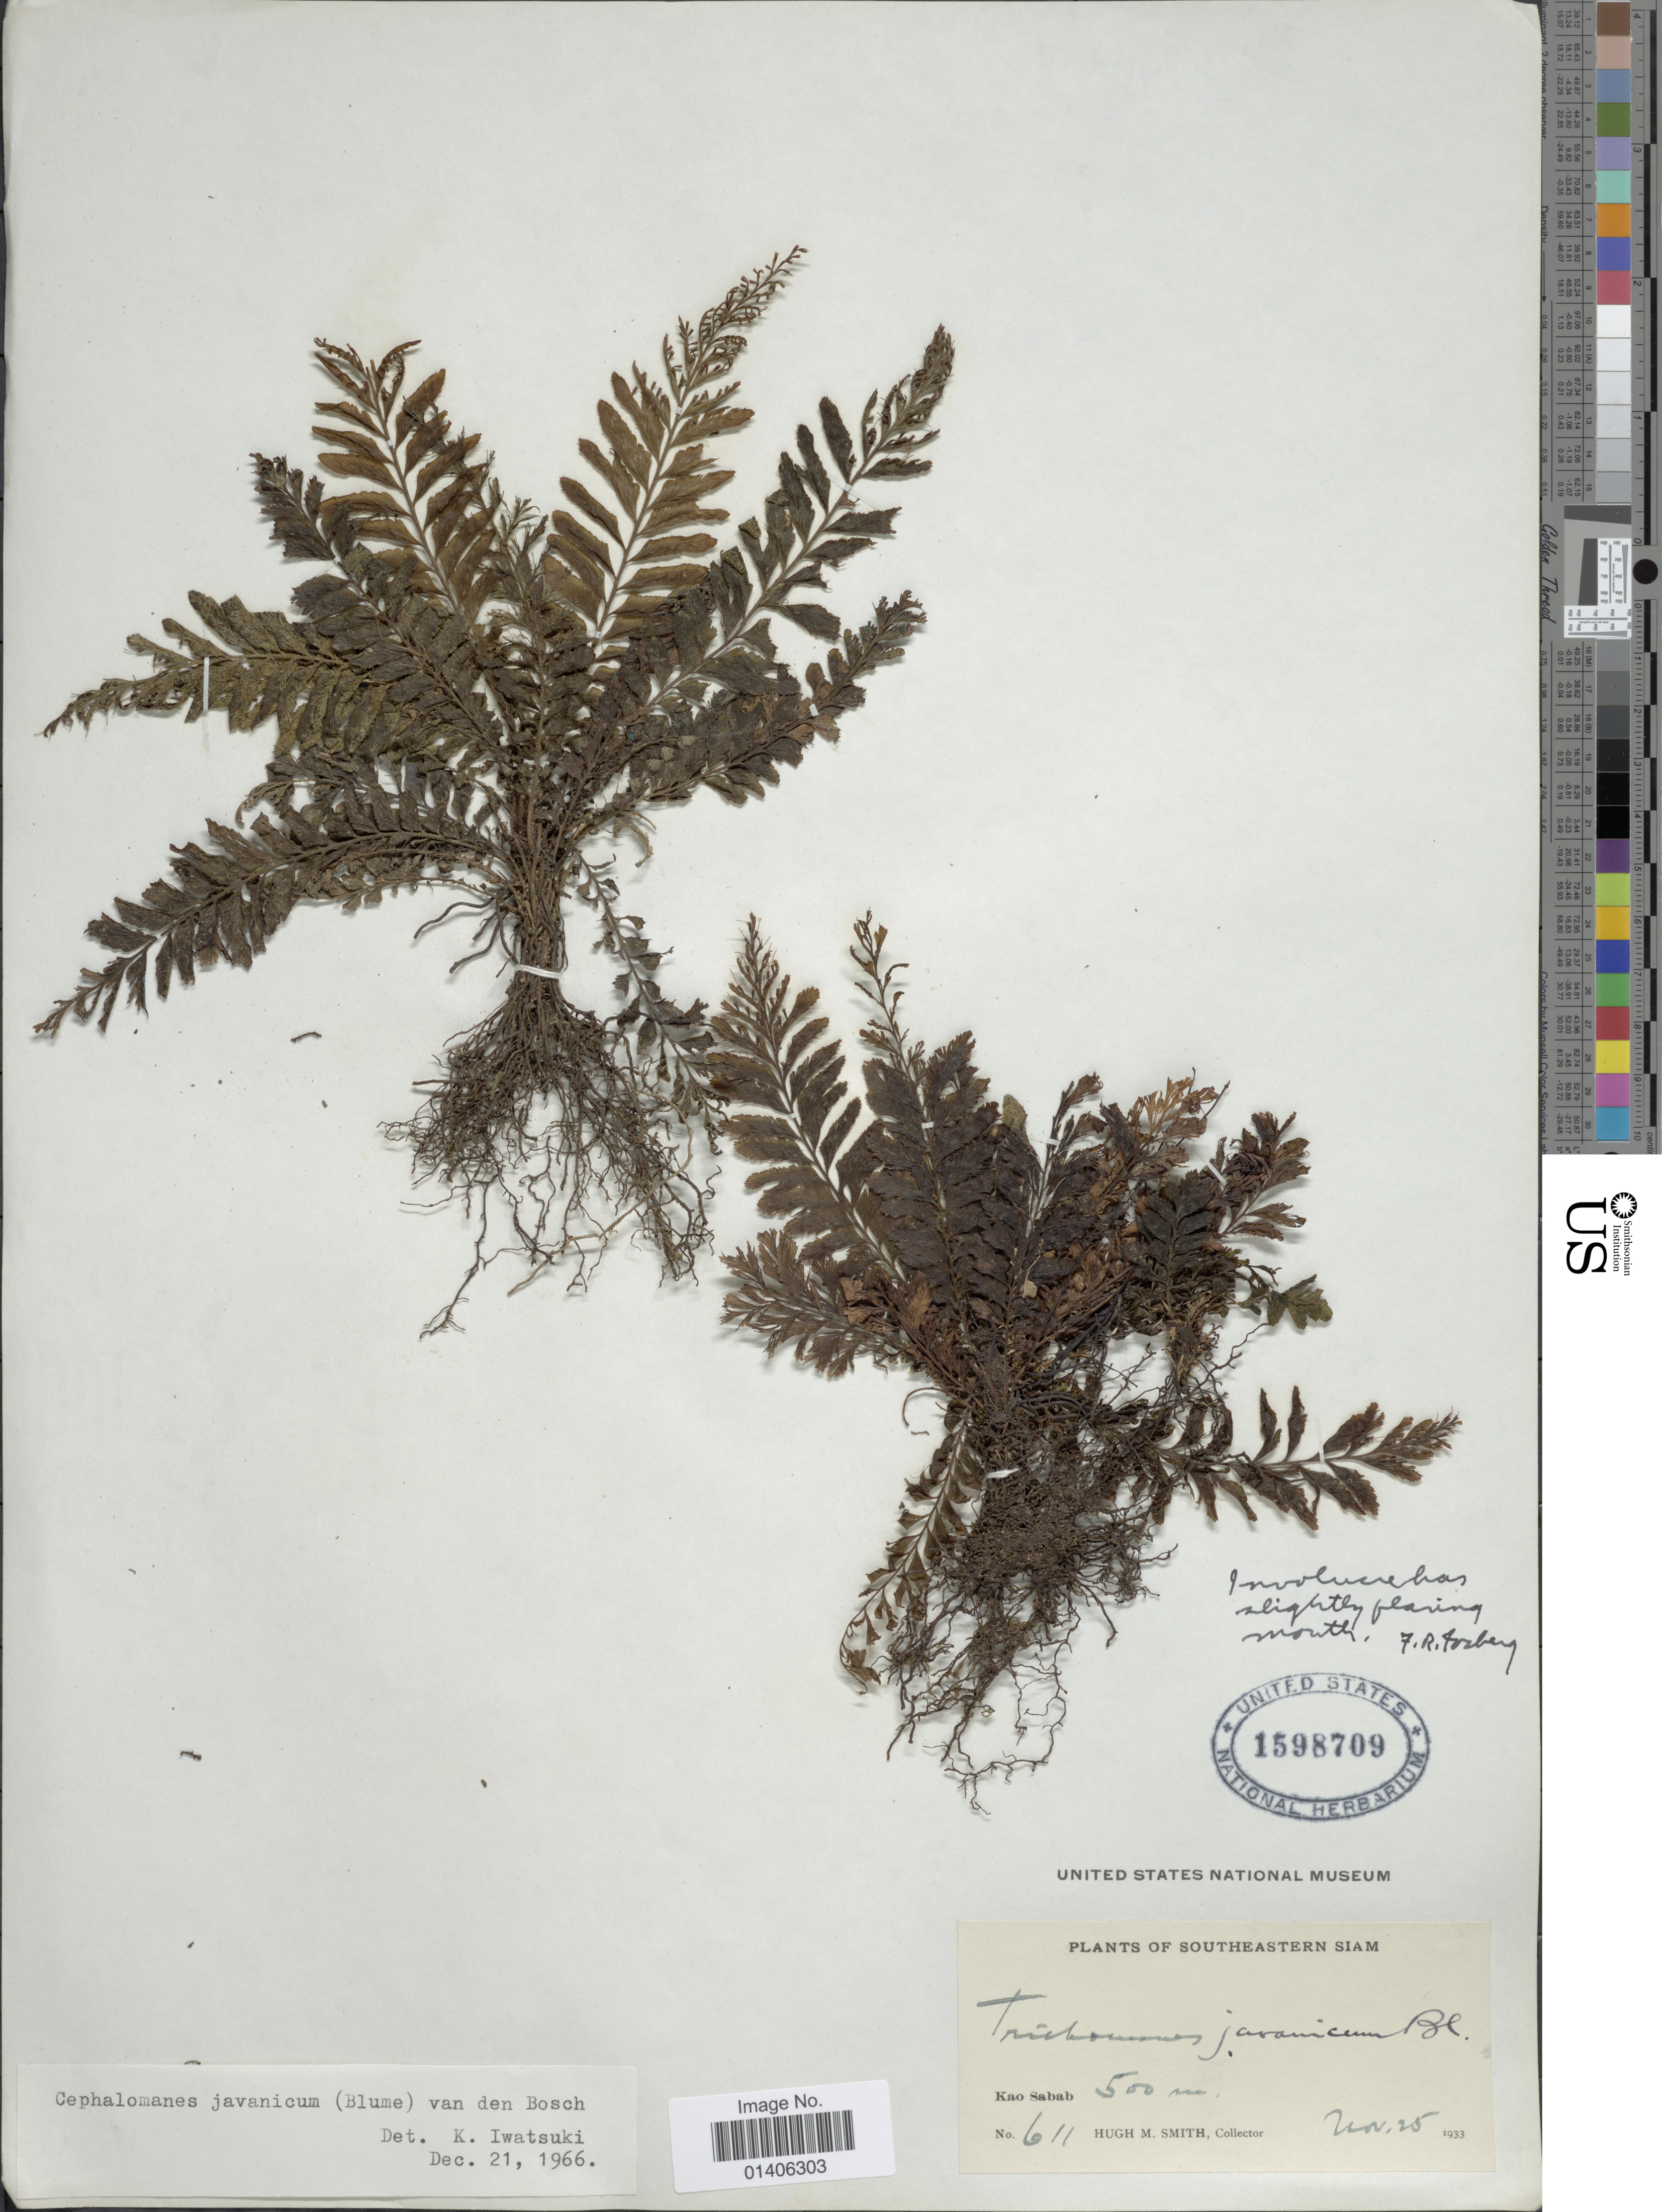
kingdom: Plantae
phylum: Tracheophyta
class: Polypodiopsida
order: Hymenophyllales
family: Hymenophyllaceae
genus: Cephalomanes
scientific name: Cephalomanes javanicum var. javanicum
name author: C. Presl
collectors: H. M. Smith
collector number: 611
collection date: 1933-11-25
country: Thailand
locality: Southeastern Siam, Kao Sabab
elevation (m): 500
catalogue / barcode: US 1598709